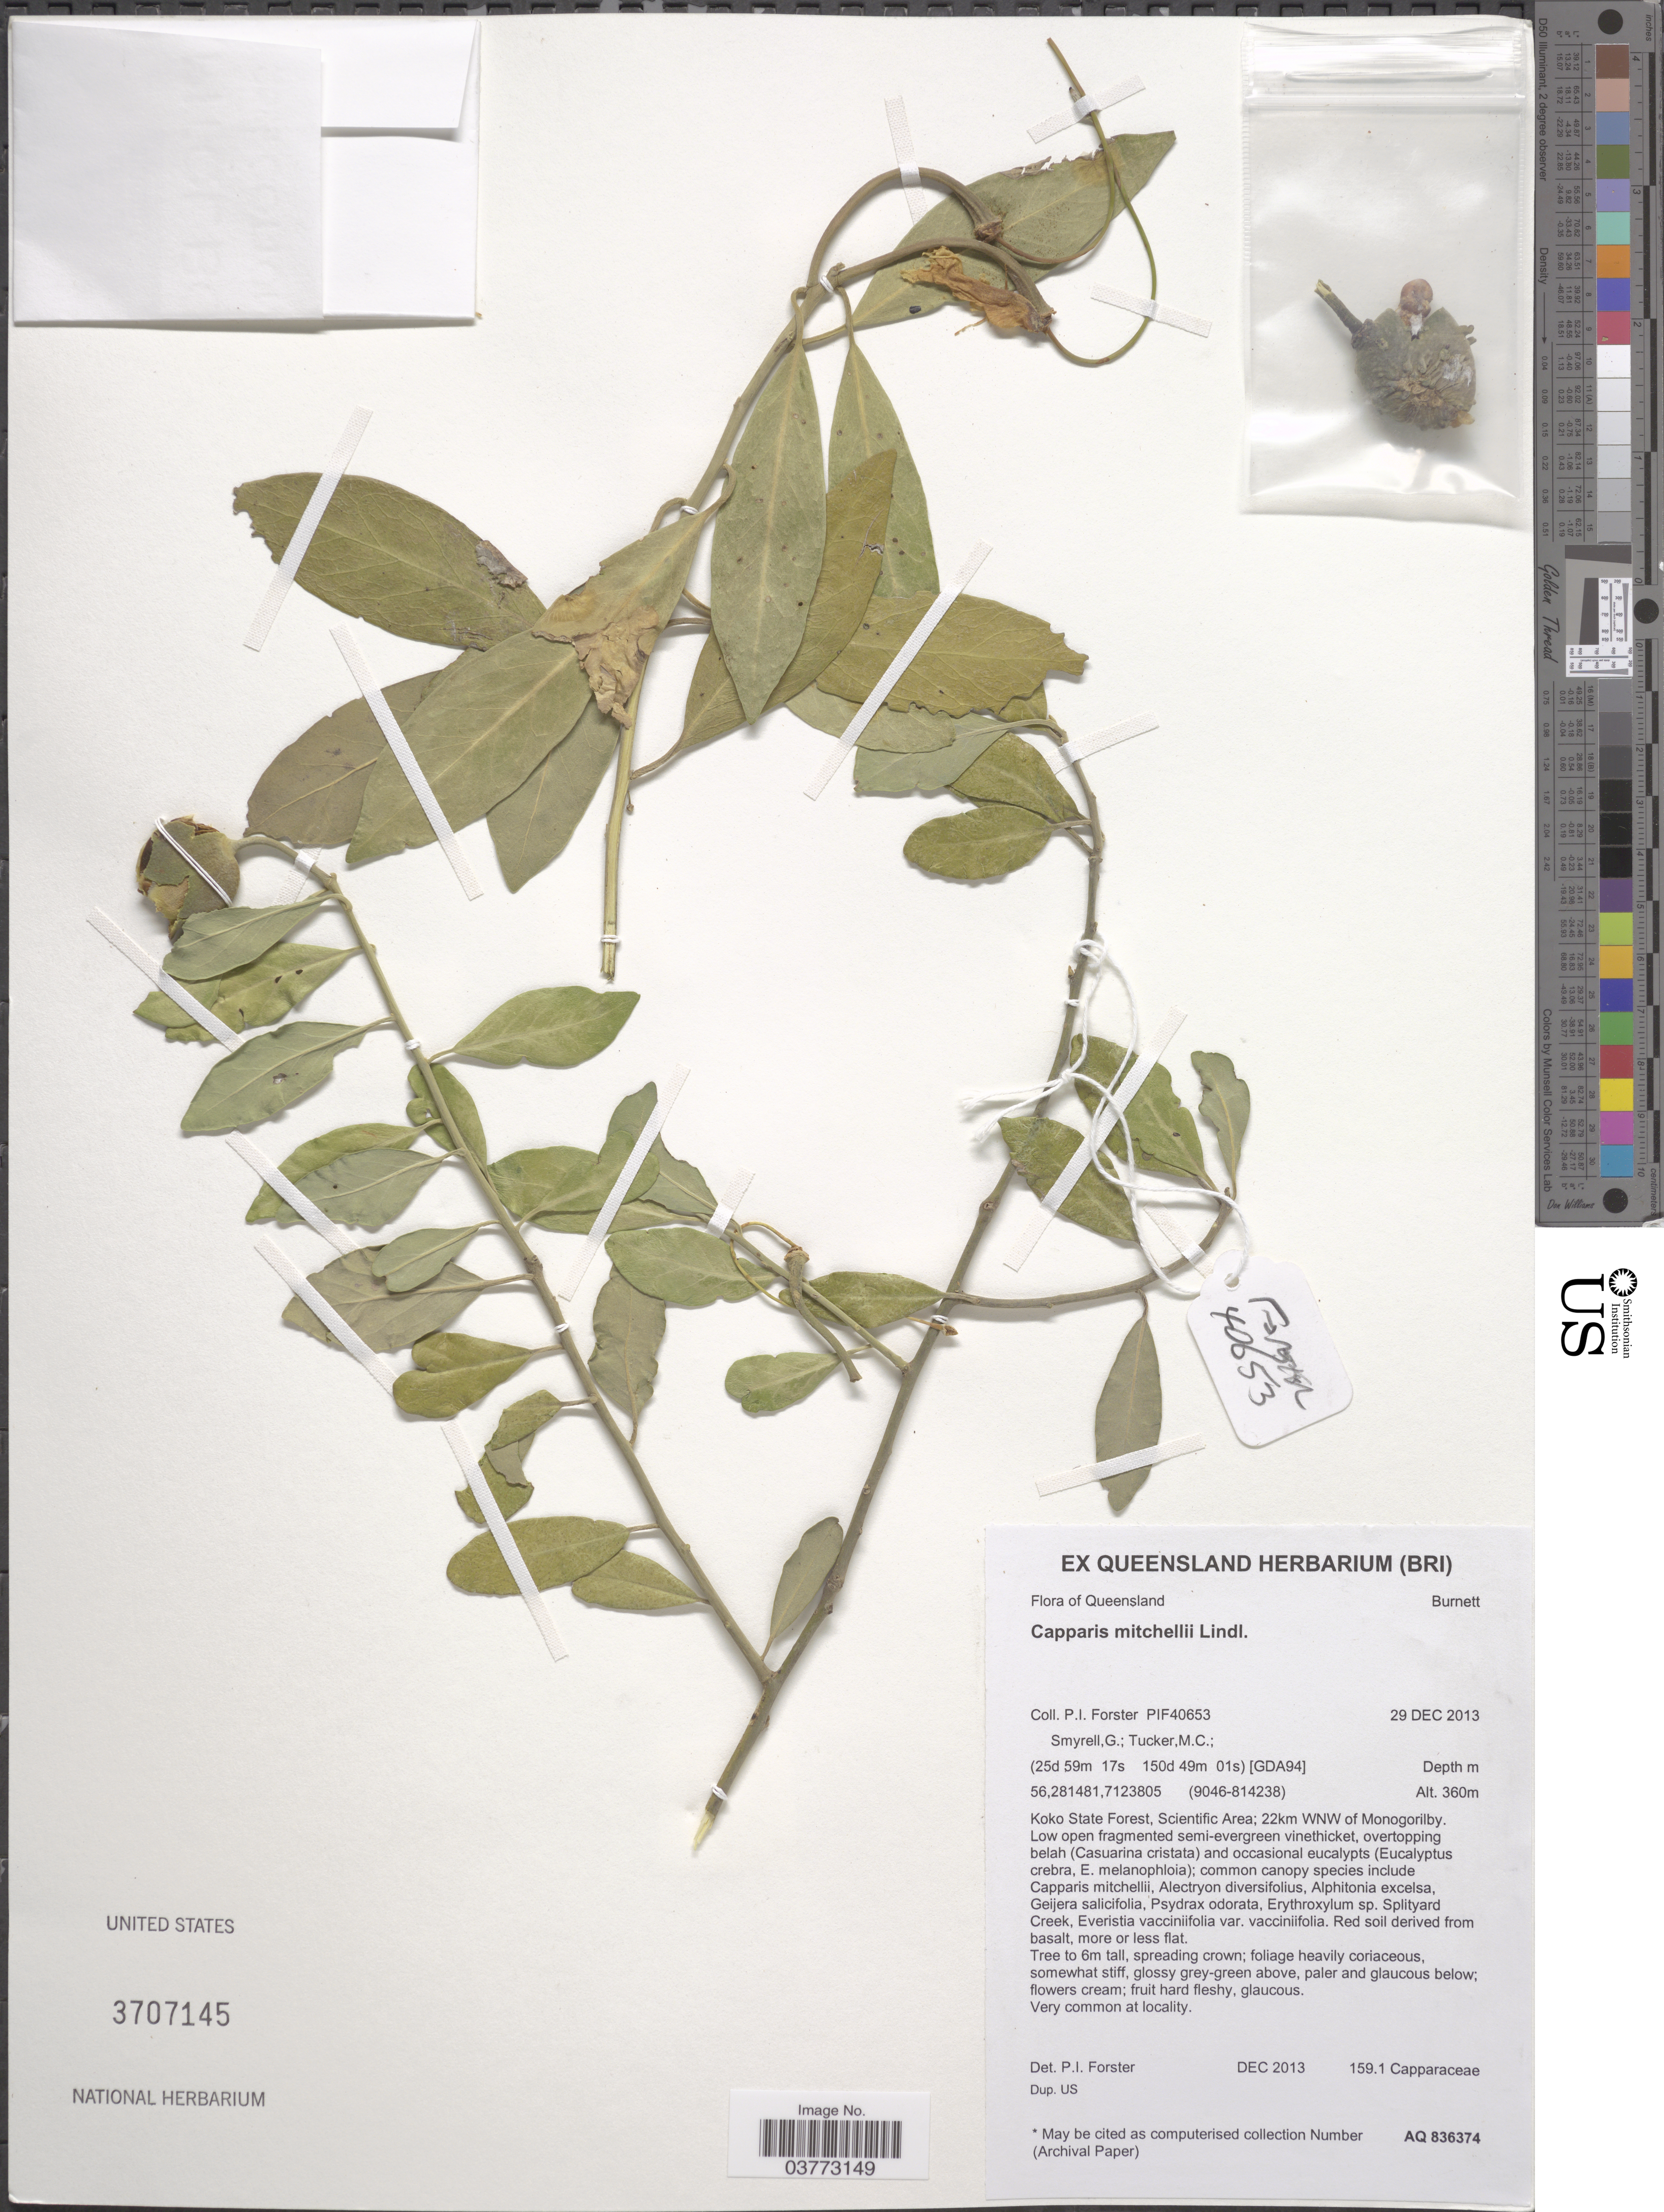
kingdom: Plantae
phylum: Tracheophyta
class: Magnoliopsida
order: Brassicales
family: Capparaceae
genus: Capparis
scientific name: Capparis mitchellii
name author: Lindl.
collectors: P. Forster, G. Smyrell & M. Tucker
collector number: PIF40653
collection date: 2013-12-29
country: Australia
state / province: Queensland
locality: Burnett. [GDA94]. Koko State Forest, Scientific Area; 22km WNW of Monogorilby.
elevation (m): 360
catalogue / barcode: US 3707145